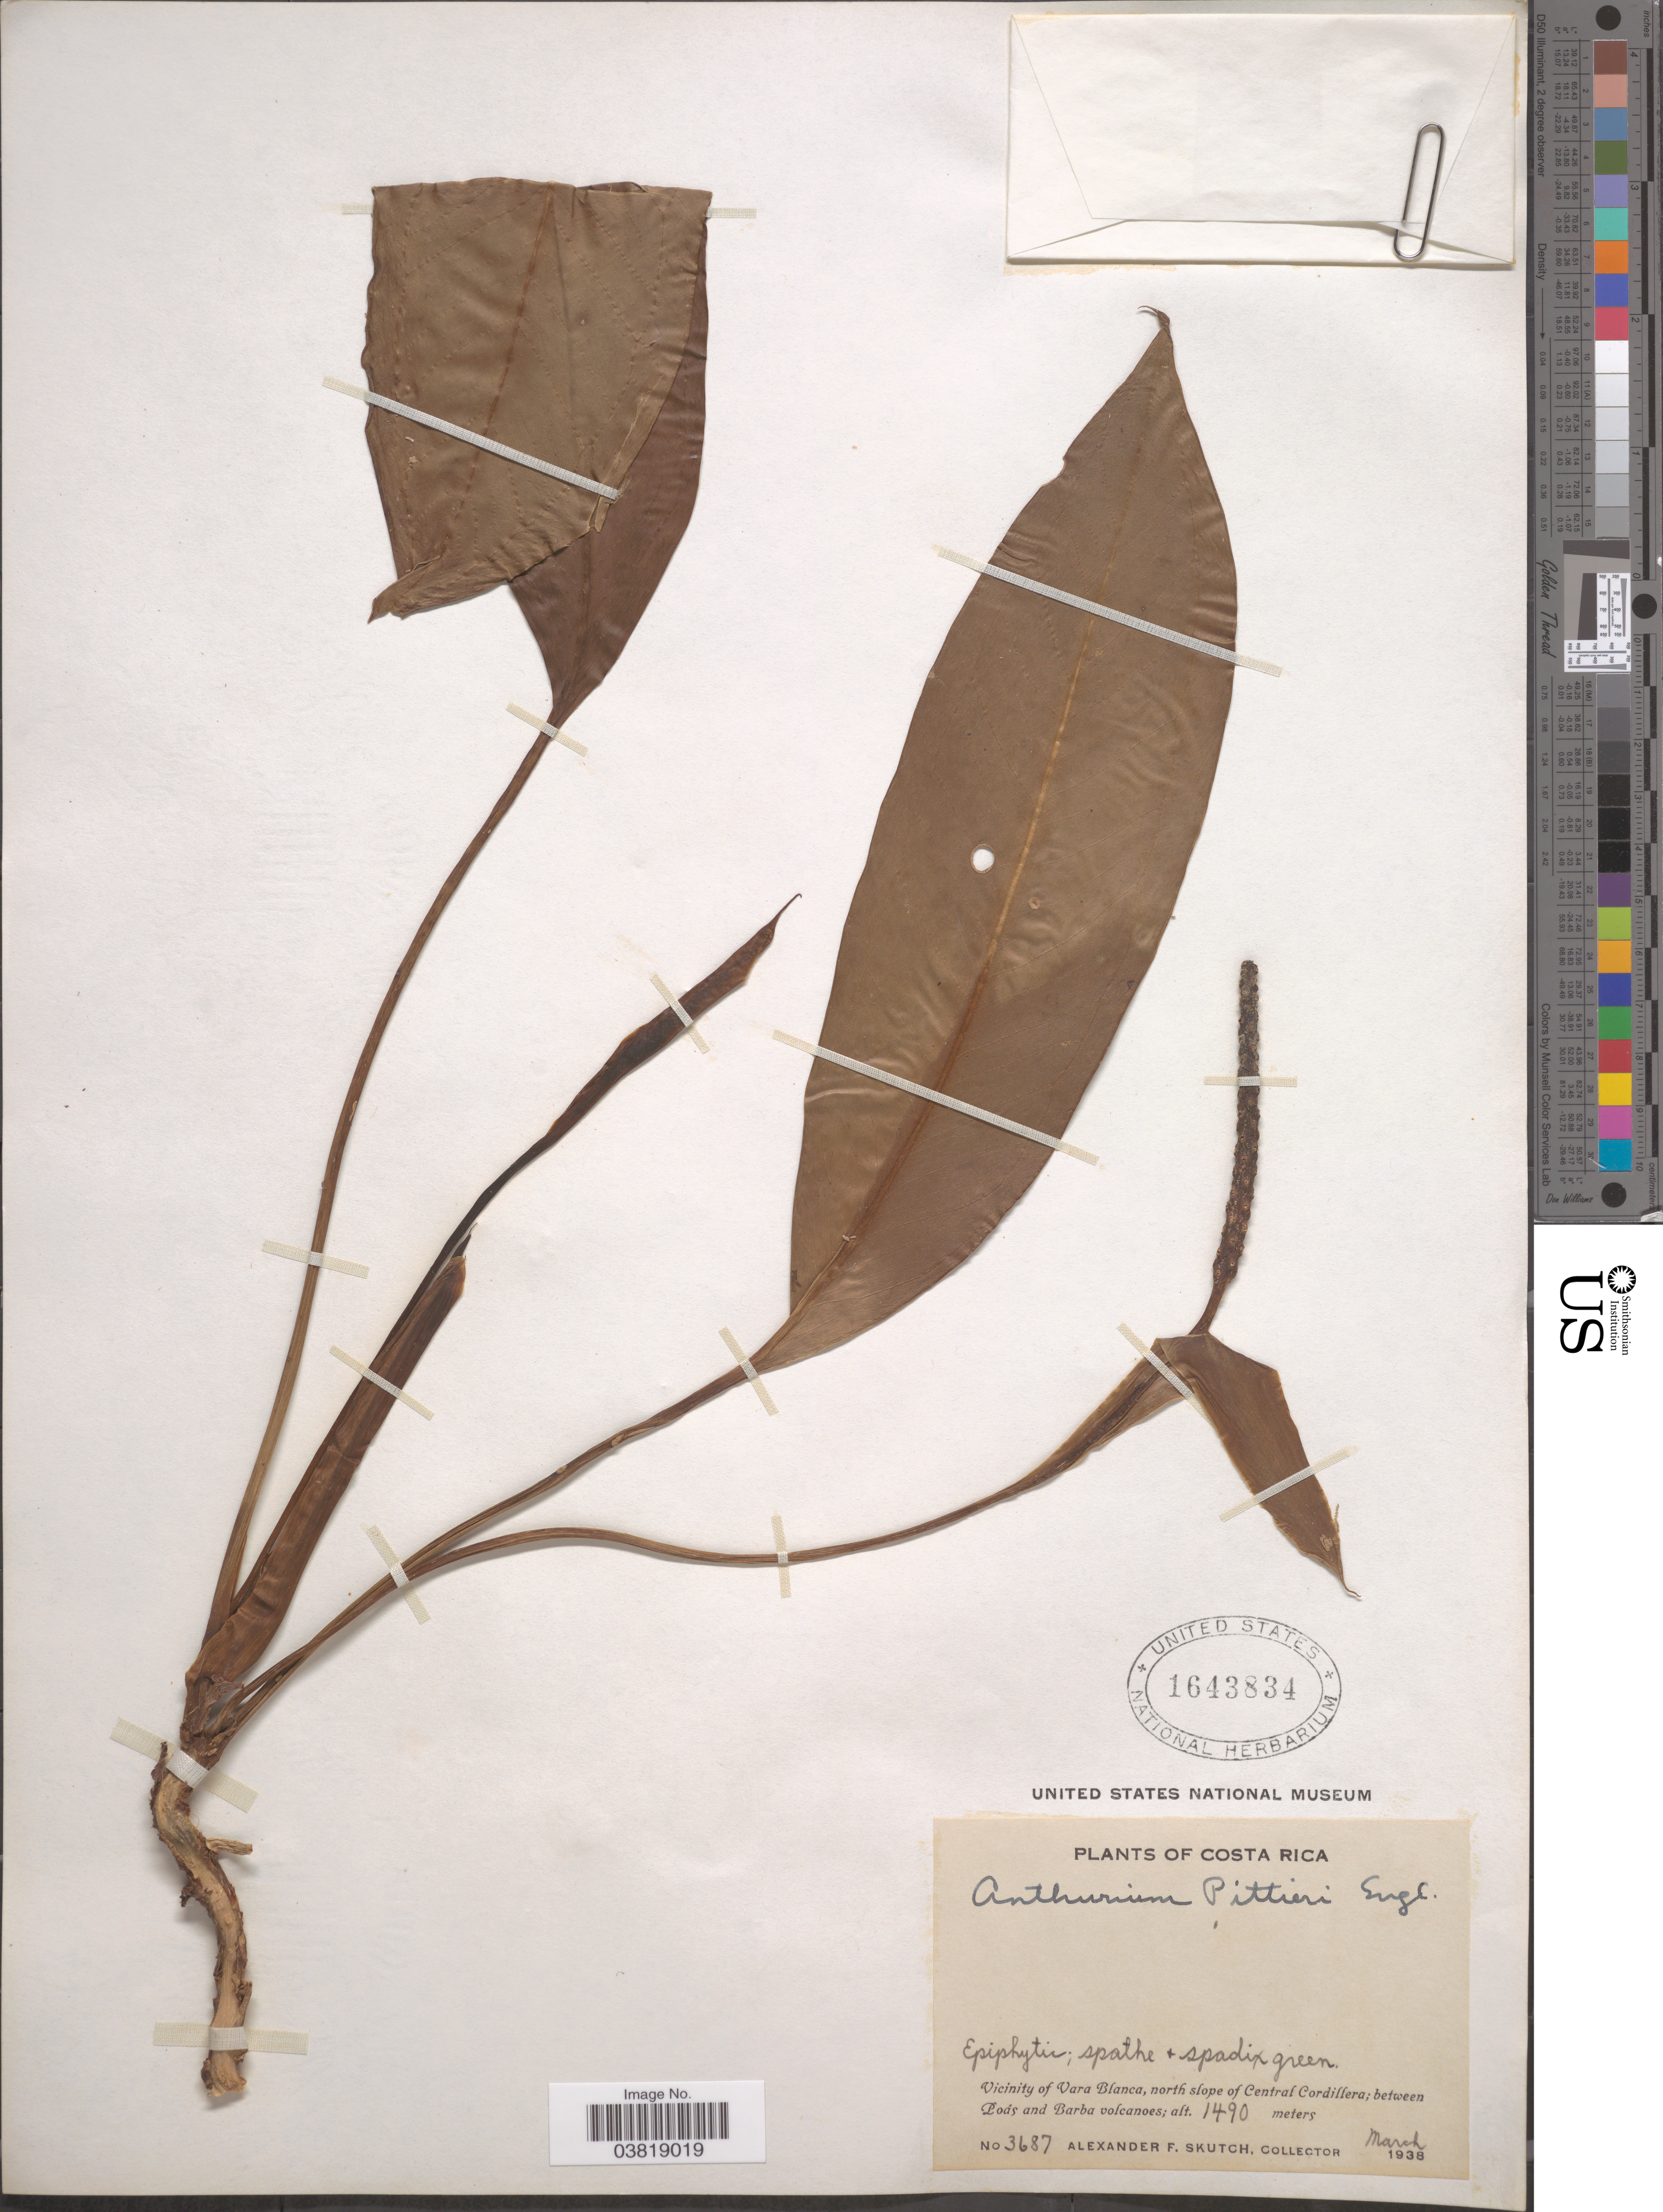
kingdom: Plantae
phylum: Tracheophyta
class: Liliopsida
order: Alismatales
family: Araceae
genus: Anthurium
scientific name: Anthurium pittieri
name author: Engl.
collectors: A. F. Skutch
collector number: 3687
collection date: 1938-03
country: Costa Rica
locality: Vicinity of Vara Blanca, north slope of Central Cordillera; between Poás and Barba volcanoes.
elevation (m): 1490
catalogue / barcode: US 1643834